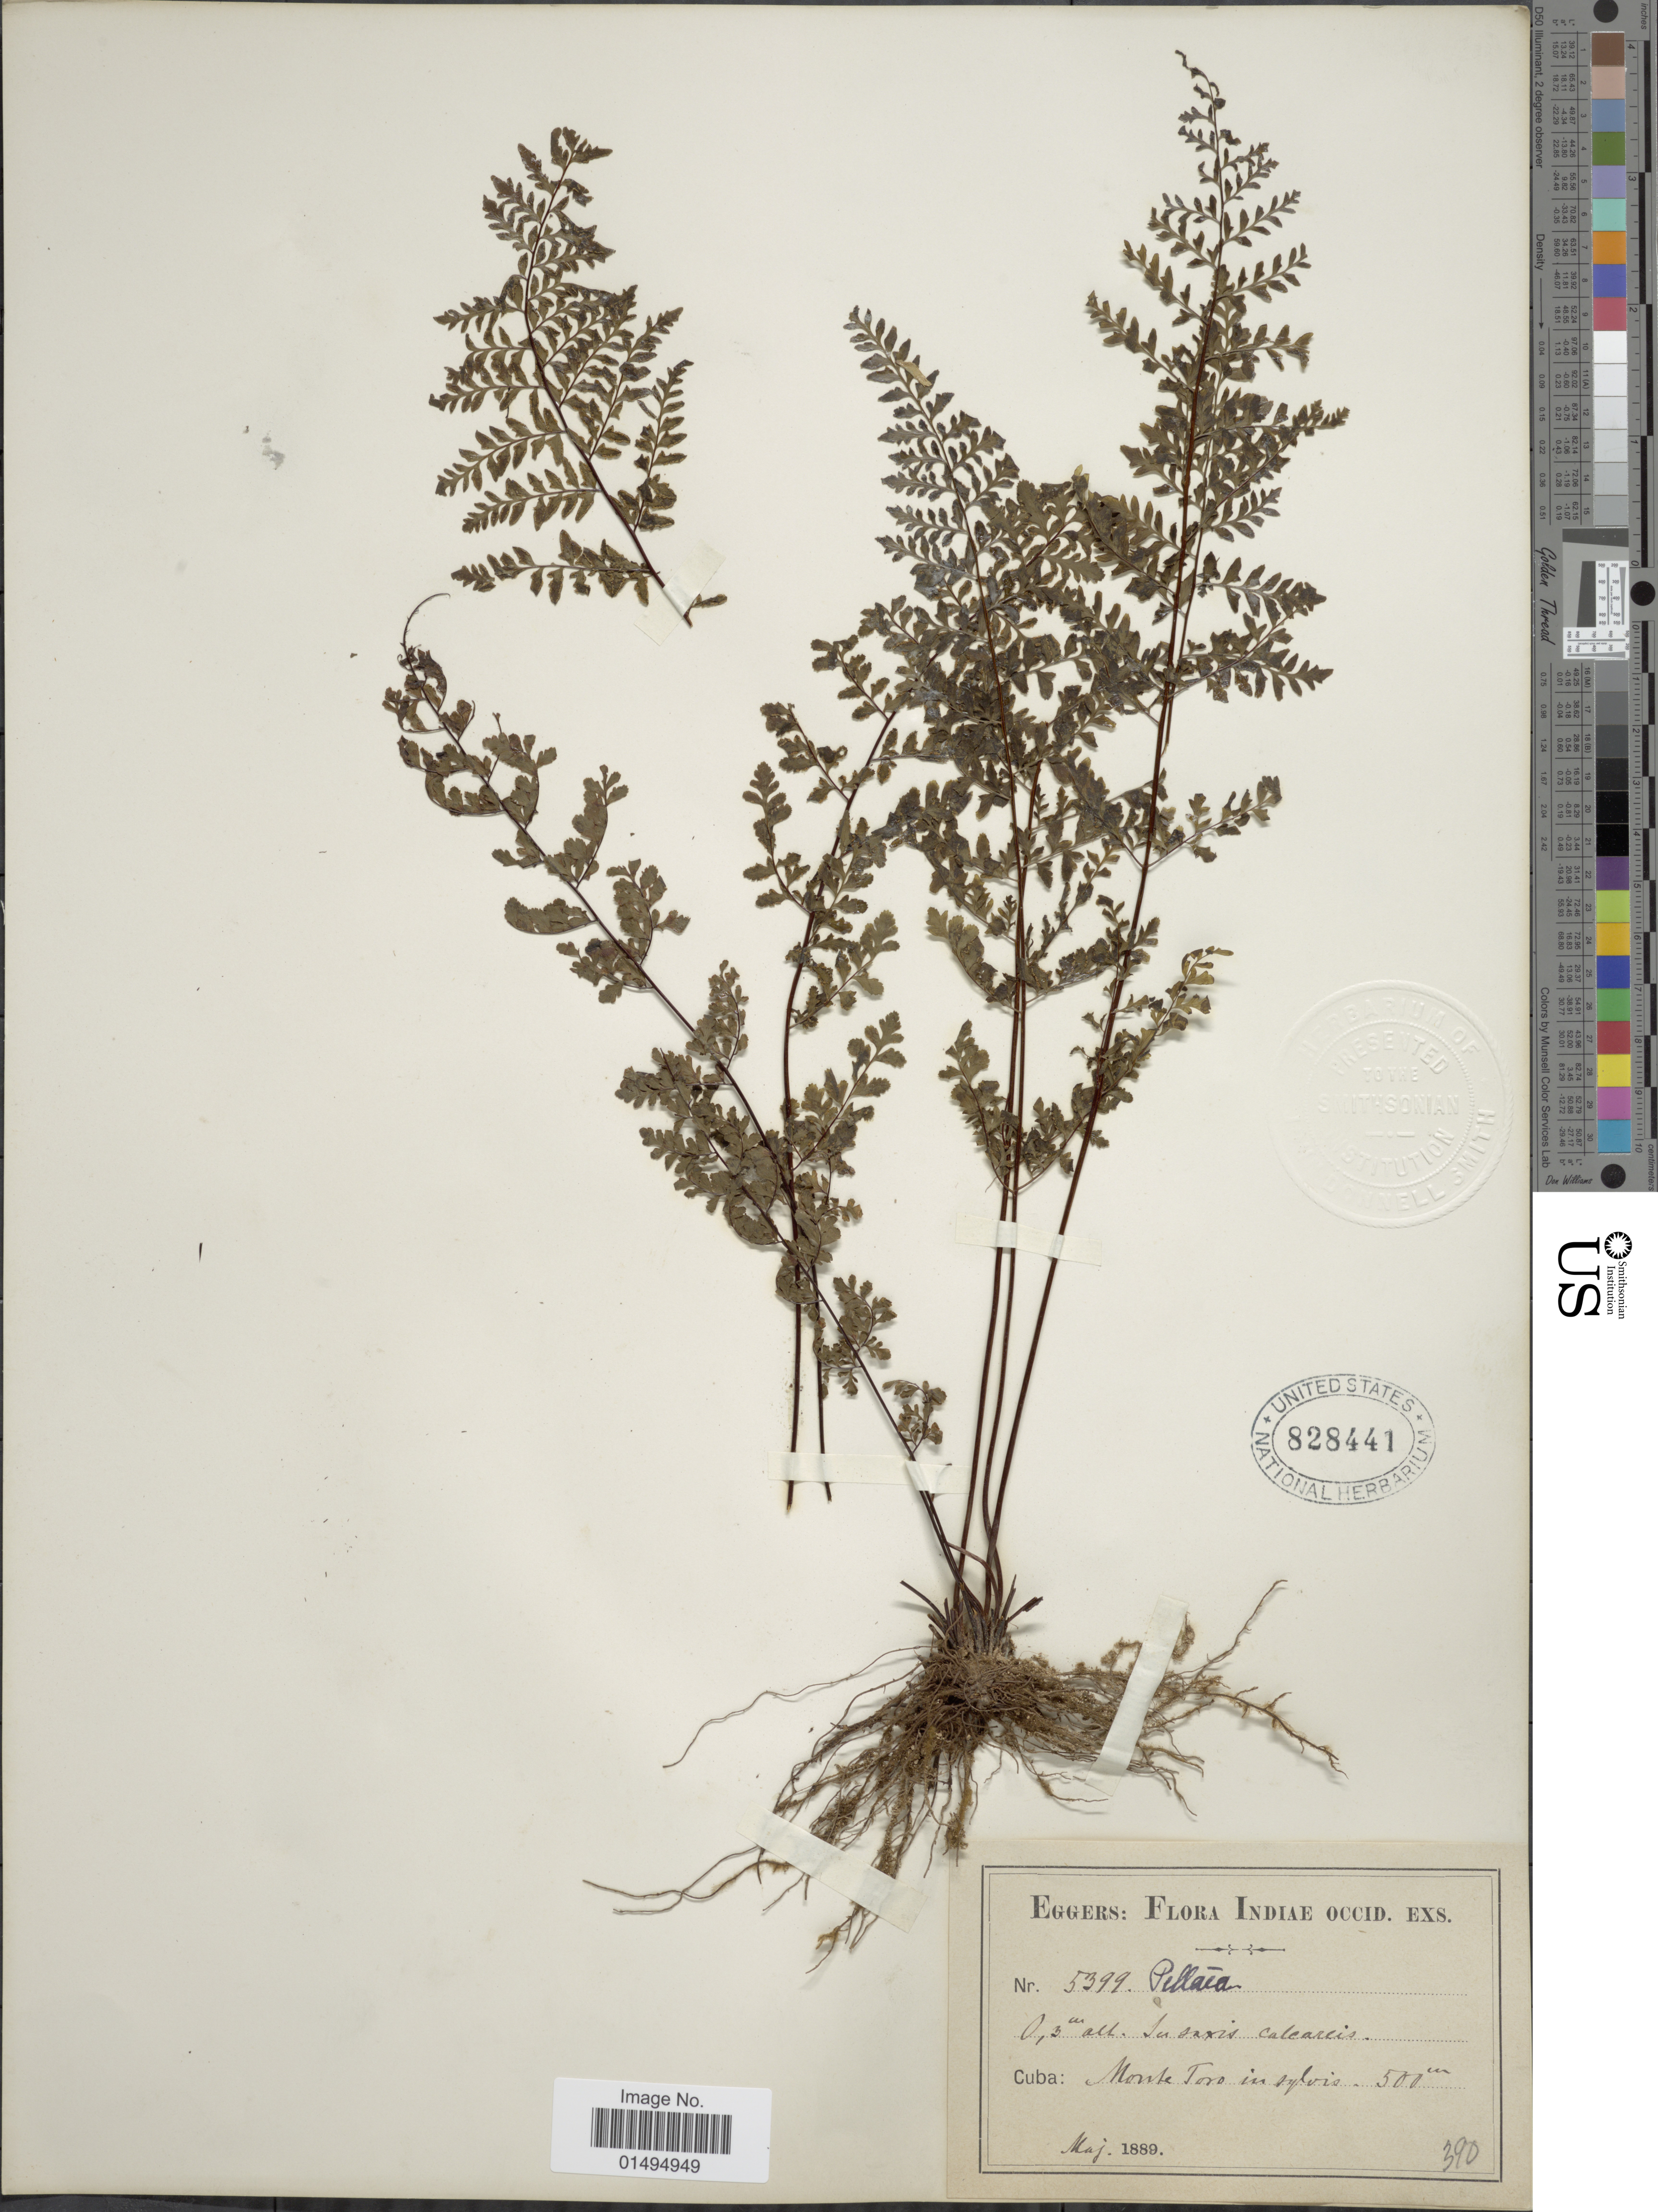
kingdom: Plantae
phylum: Tracheophyta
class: Polypodiopsida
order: Polypodiales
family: Pteridaceae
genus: Myriopteris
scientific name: Myriopteris microphylla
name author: (Sw.) Grusz & Windham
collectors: -. Eggers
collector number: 5399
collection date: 1889-05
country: Cuba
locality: Monte Toro in Sylvis. Indiae occid.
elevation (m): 500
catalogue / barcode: US 828441